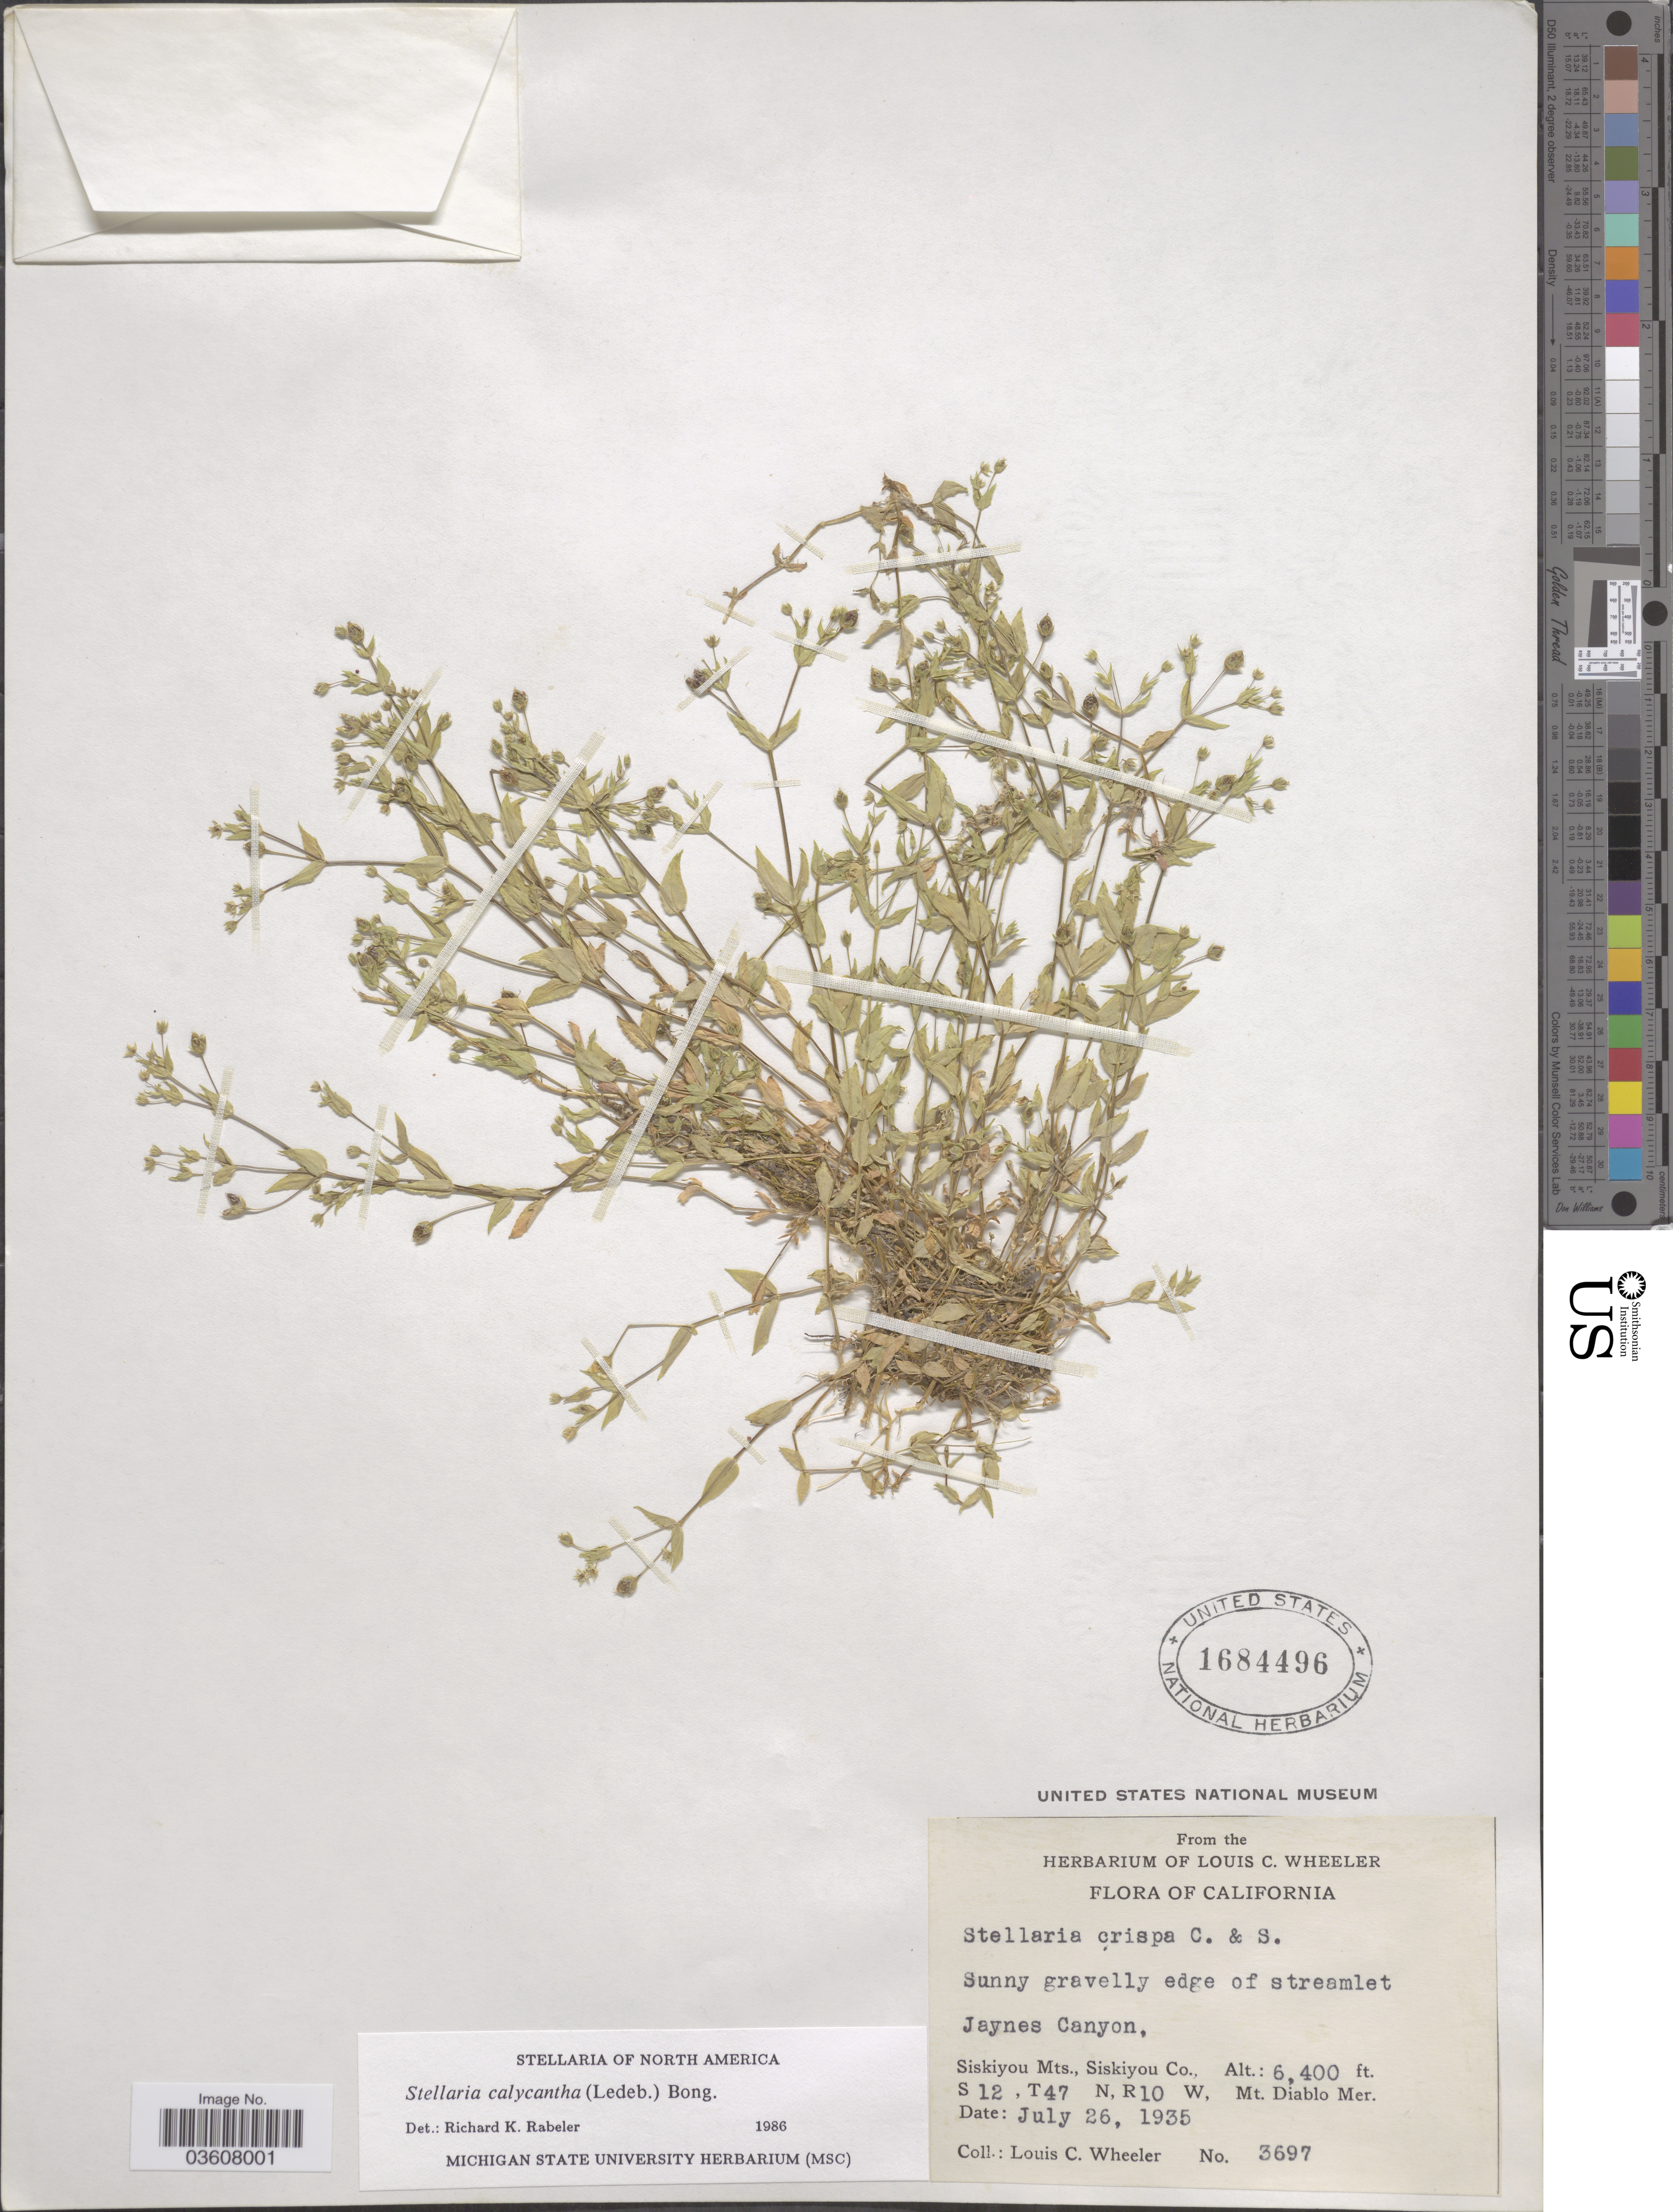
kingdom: Plantae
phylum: Tracheophyta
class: Magnoliopsida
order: Caryophyllales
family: Caryophyllaceae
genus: Stellaria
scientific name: Stellaria calycantha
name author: (Ledeb.) Bong.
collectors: L. C. Wheeler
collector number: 3697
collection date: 1935-07-26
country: United States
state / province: California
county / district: Siskiyou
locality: Sunny gravelly edge of streamlet Jaynes Canyon, Siskiyou Mts., Siskiyou Co., S 12, T 47 N, R 10 W, Mt. Diablo Mer.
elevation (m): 1951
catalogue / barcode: US 1684496